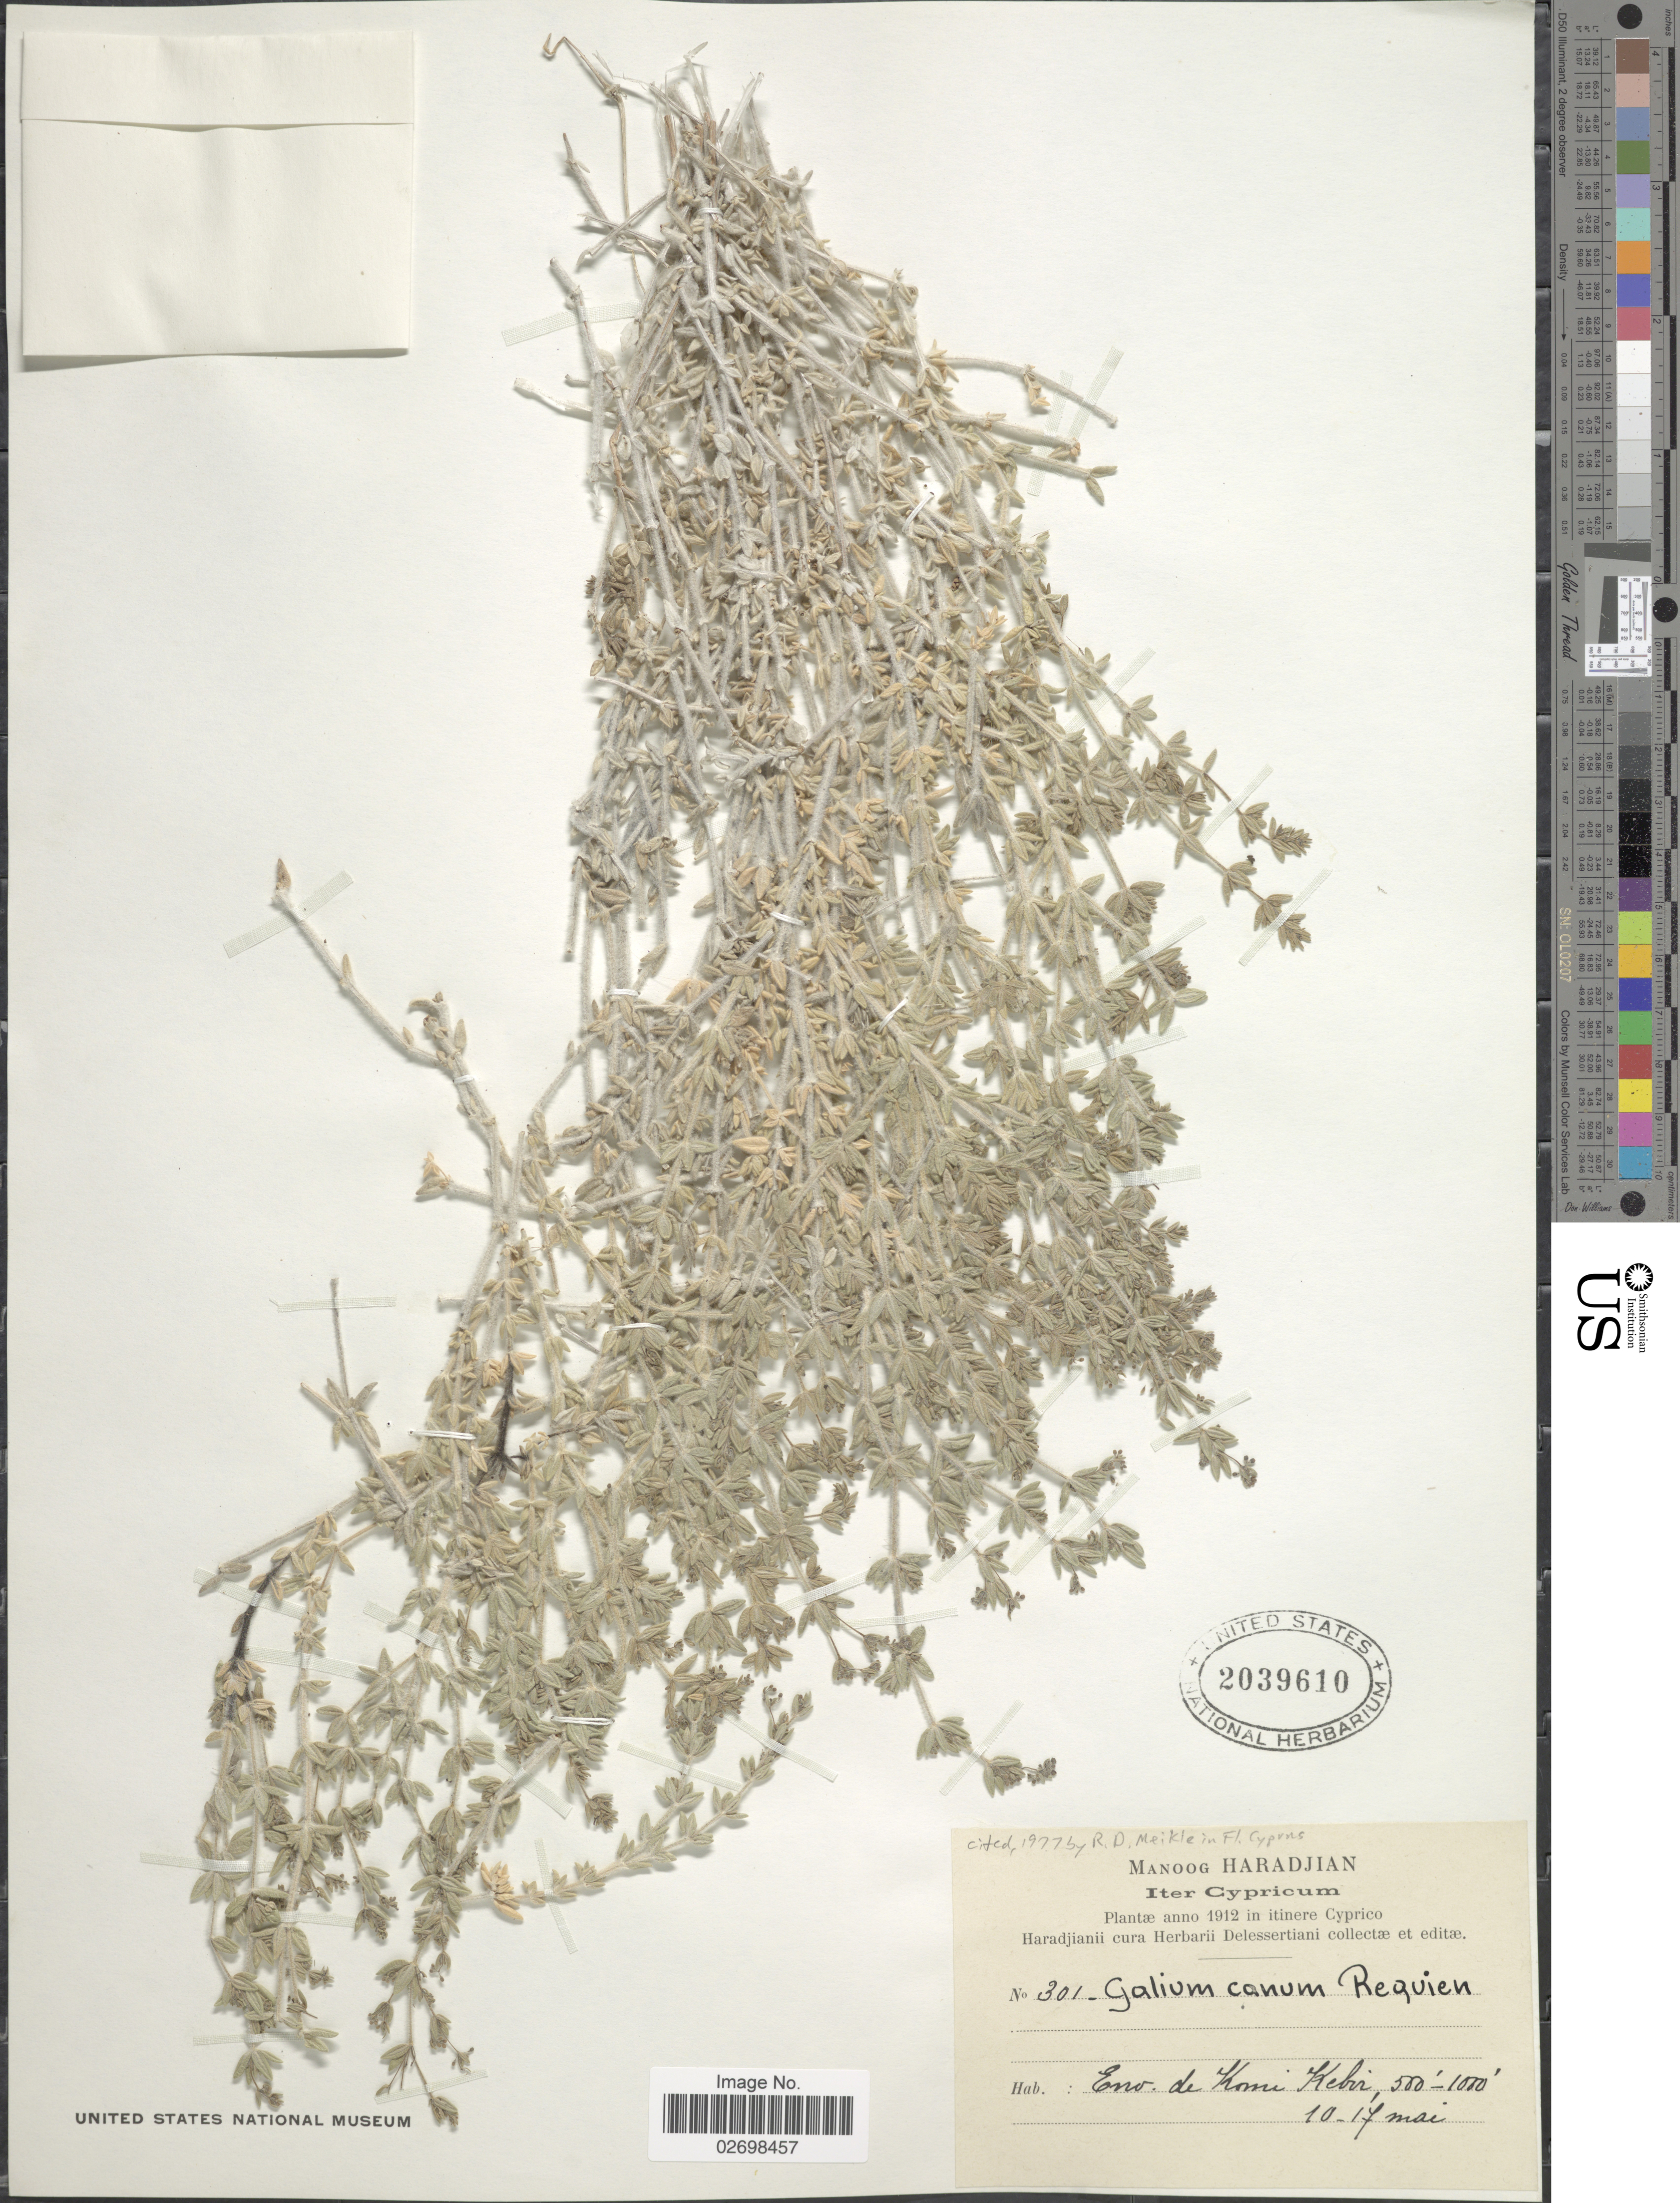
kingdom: Plantae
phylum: Tracheophyta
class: Magnoliopsida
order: Gentianales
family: Rubiaceae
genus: Galium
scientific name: Galium canum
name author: Req. ex DC.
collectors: M. Haradjian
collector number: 301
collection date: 1912-05-10/1912-05-17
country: Cyprus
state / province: Ammóchostos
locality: Cypricum, in itinere Cuprico Haradjianii cura Herbarri Delessertiani, env. de Komi Kebir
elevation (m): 152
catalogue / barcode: US 2039610